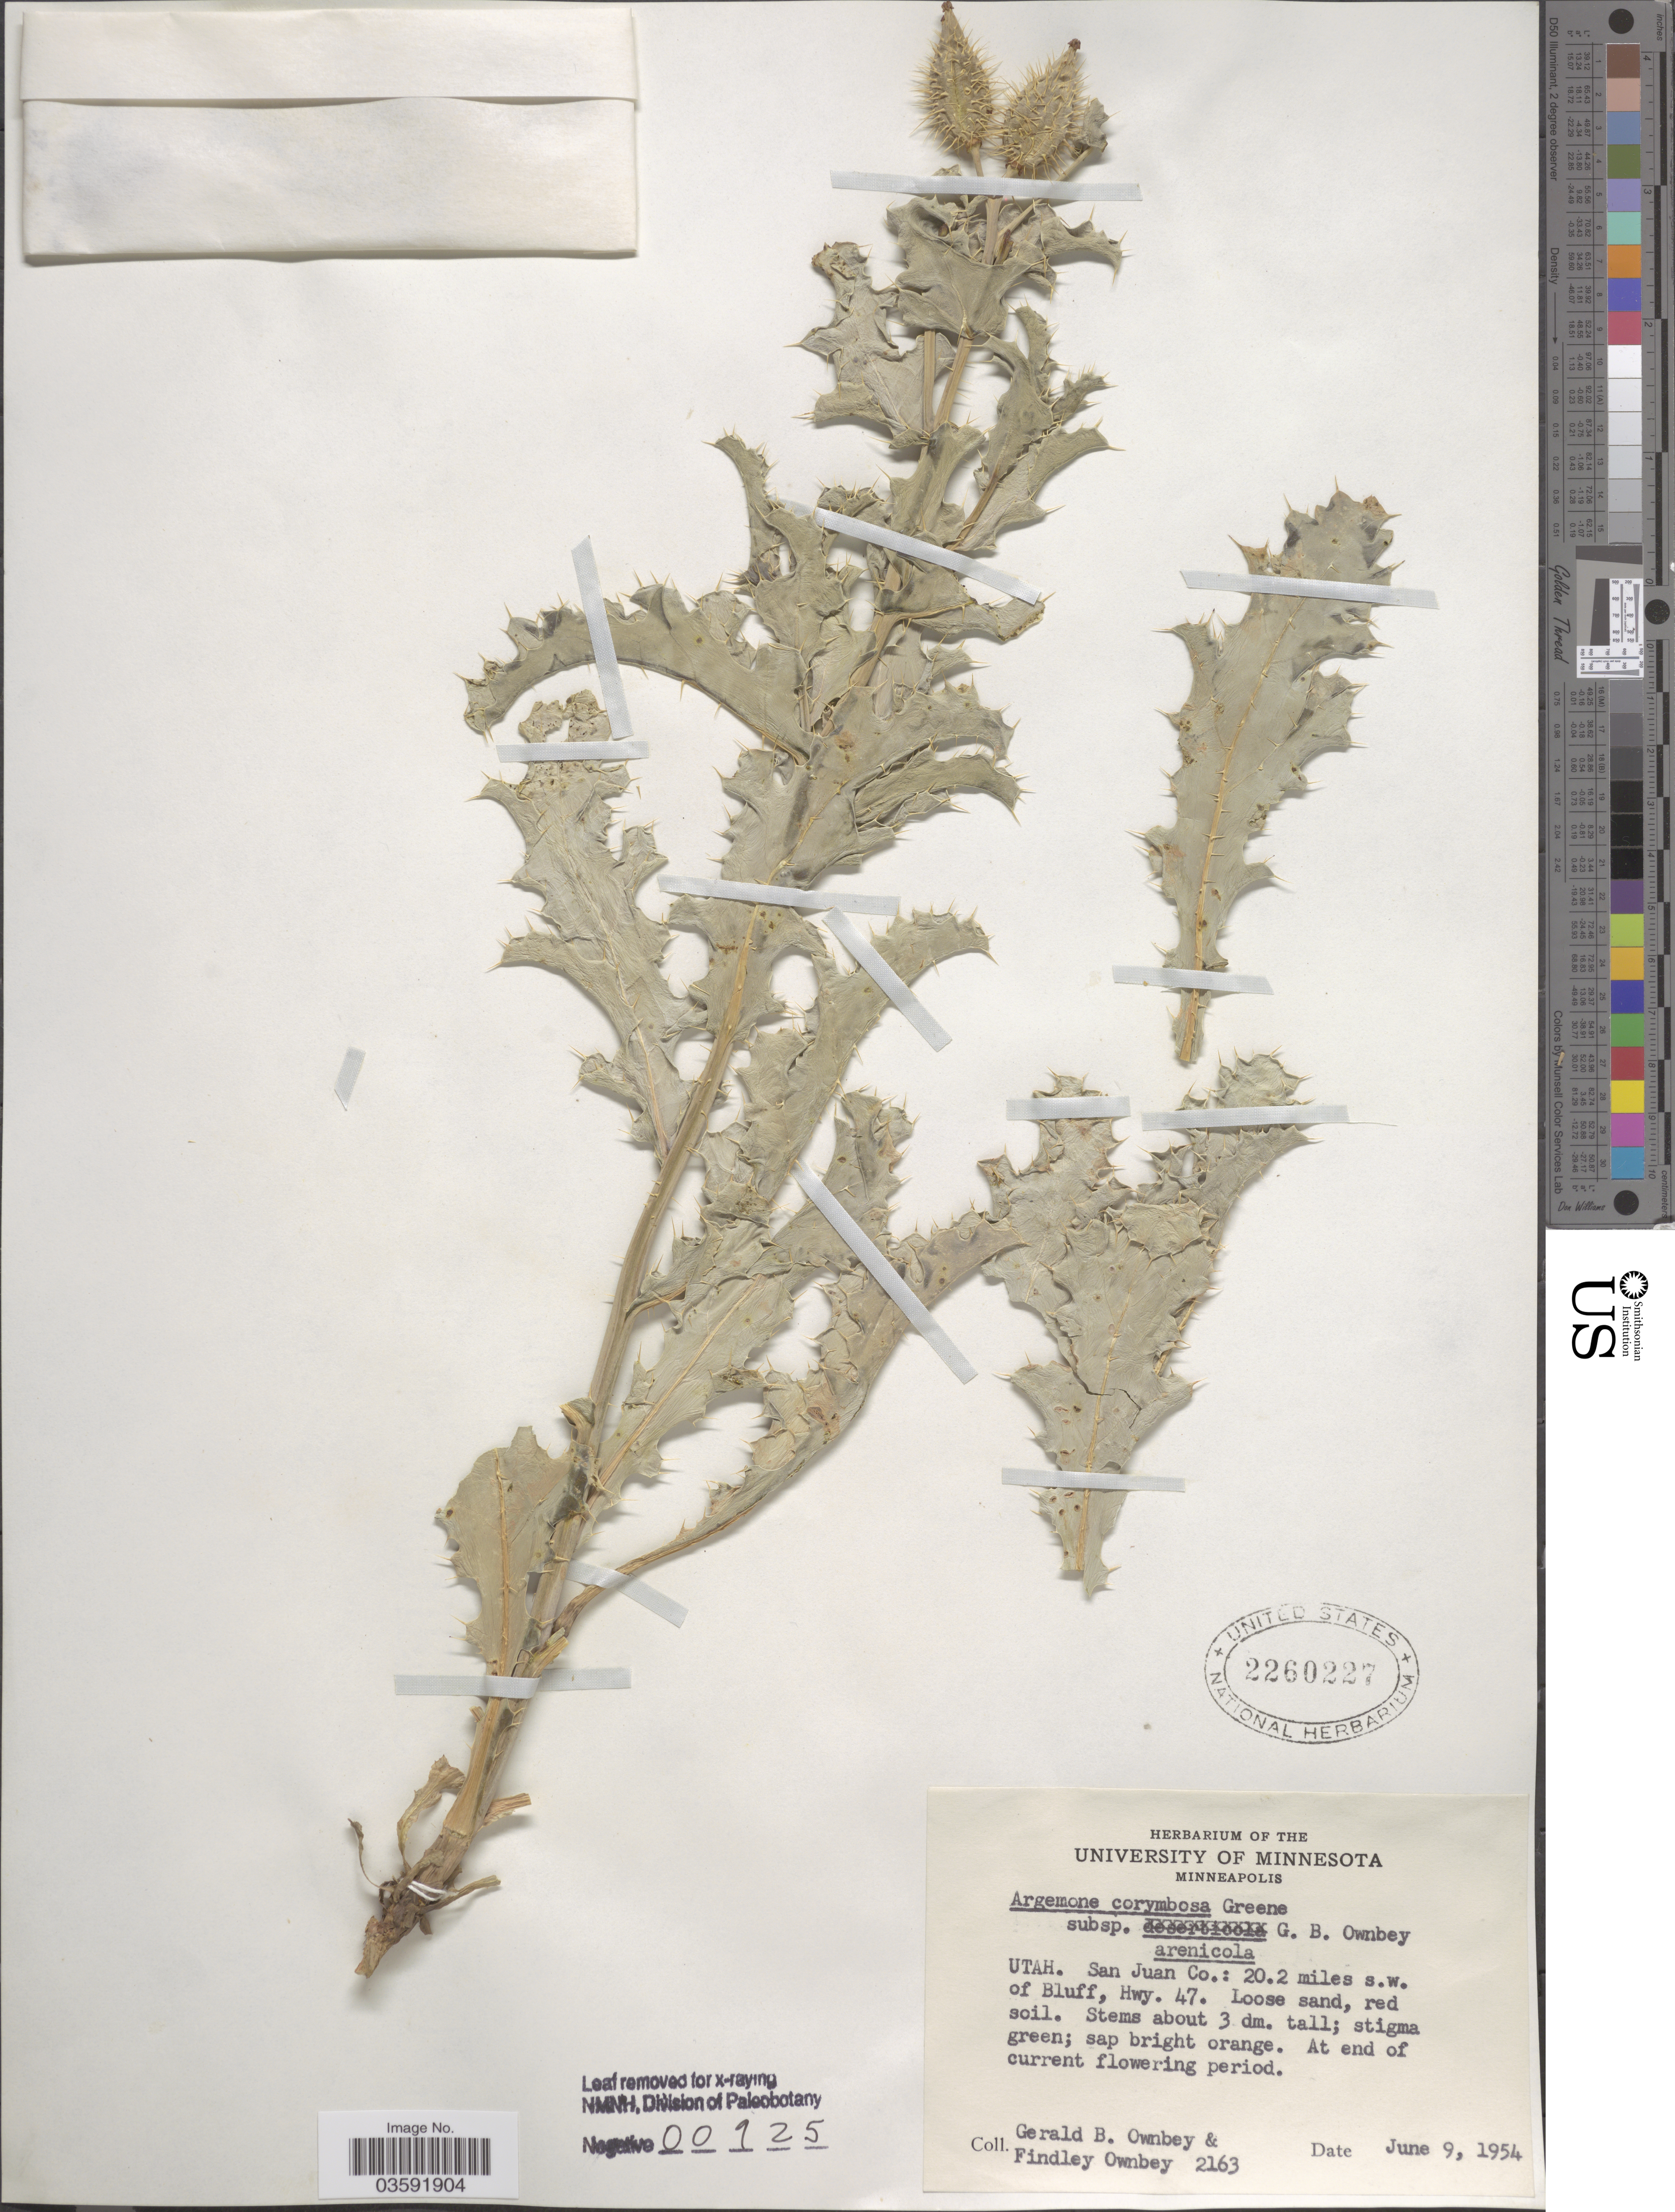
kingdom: Plantae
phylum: Tracheophyta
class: Magnoliopsida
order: Ranunculales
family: Papaveraceae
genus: Argemone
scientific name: Argemone corymbosa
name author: Greene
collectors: G. B. Ownbey & F. Ownbey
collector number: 2163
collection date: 1954-06-09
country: United States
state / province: Utah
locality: San Juan Co.: 20.2 miles s.w. of Bluff, Hwy. 47.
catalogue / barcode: US 2260227